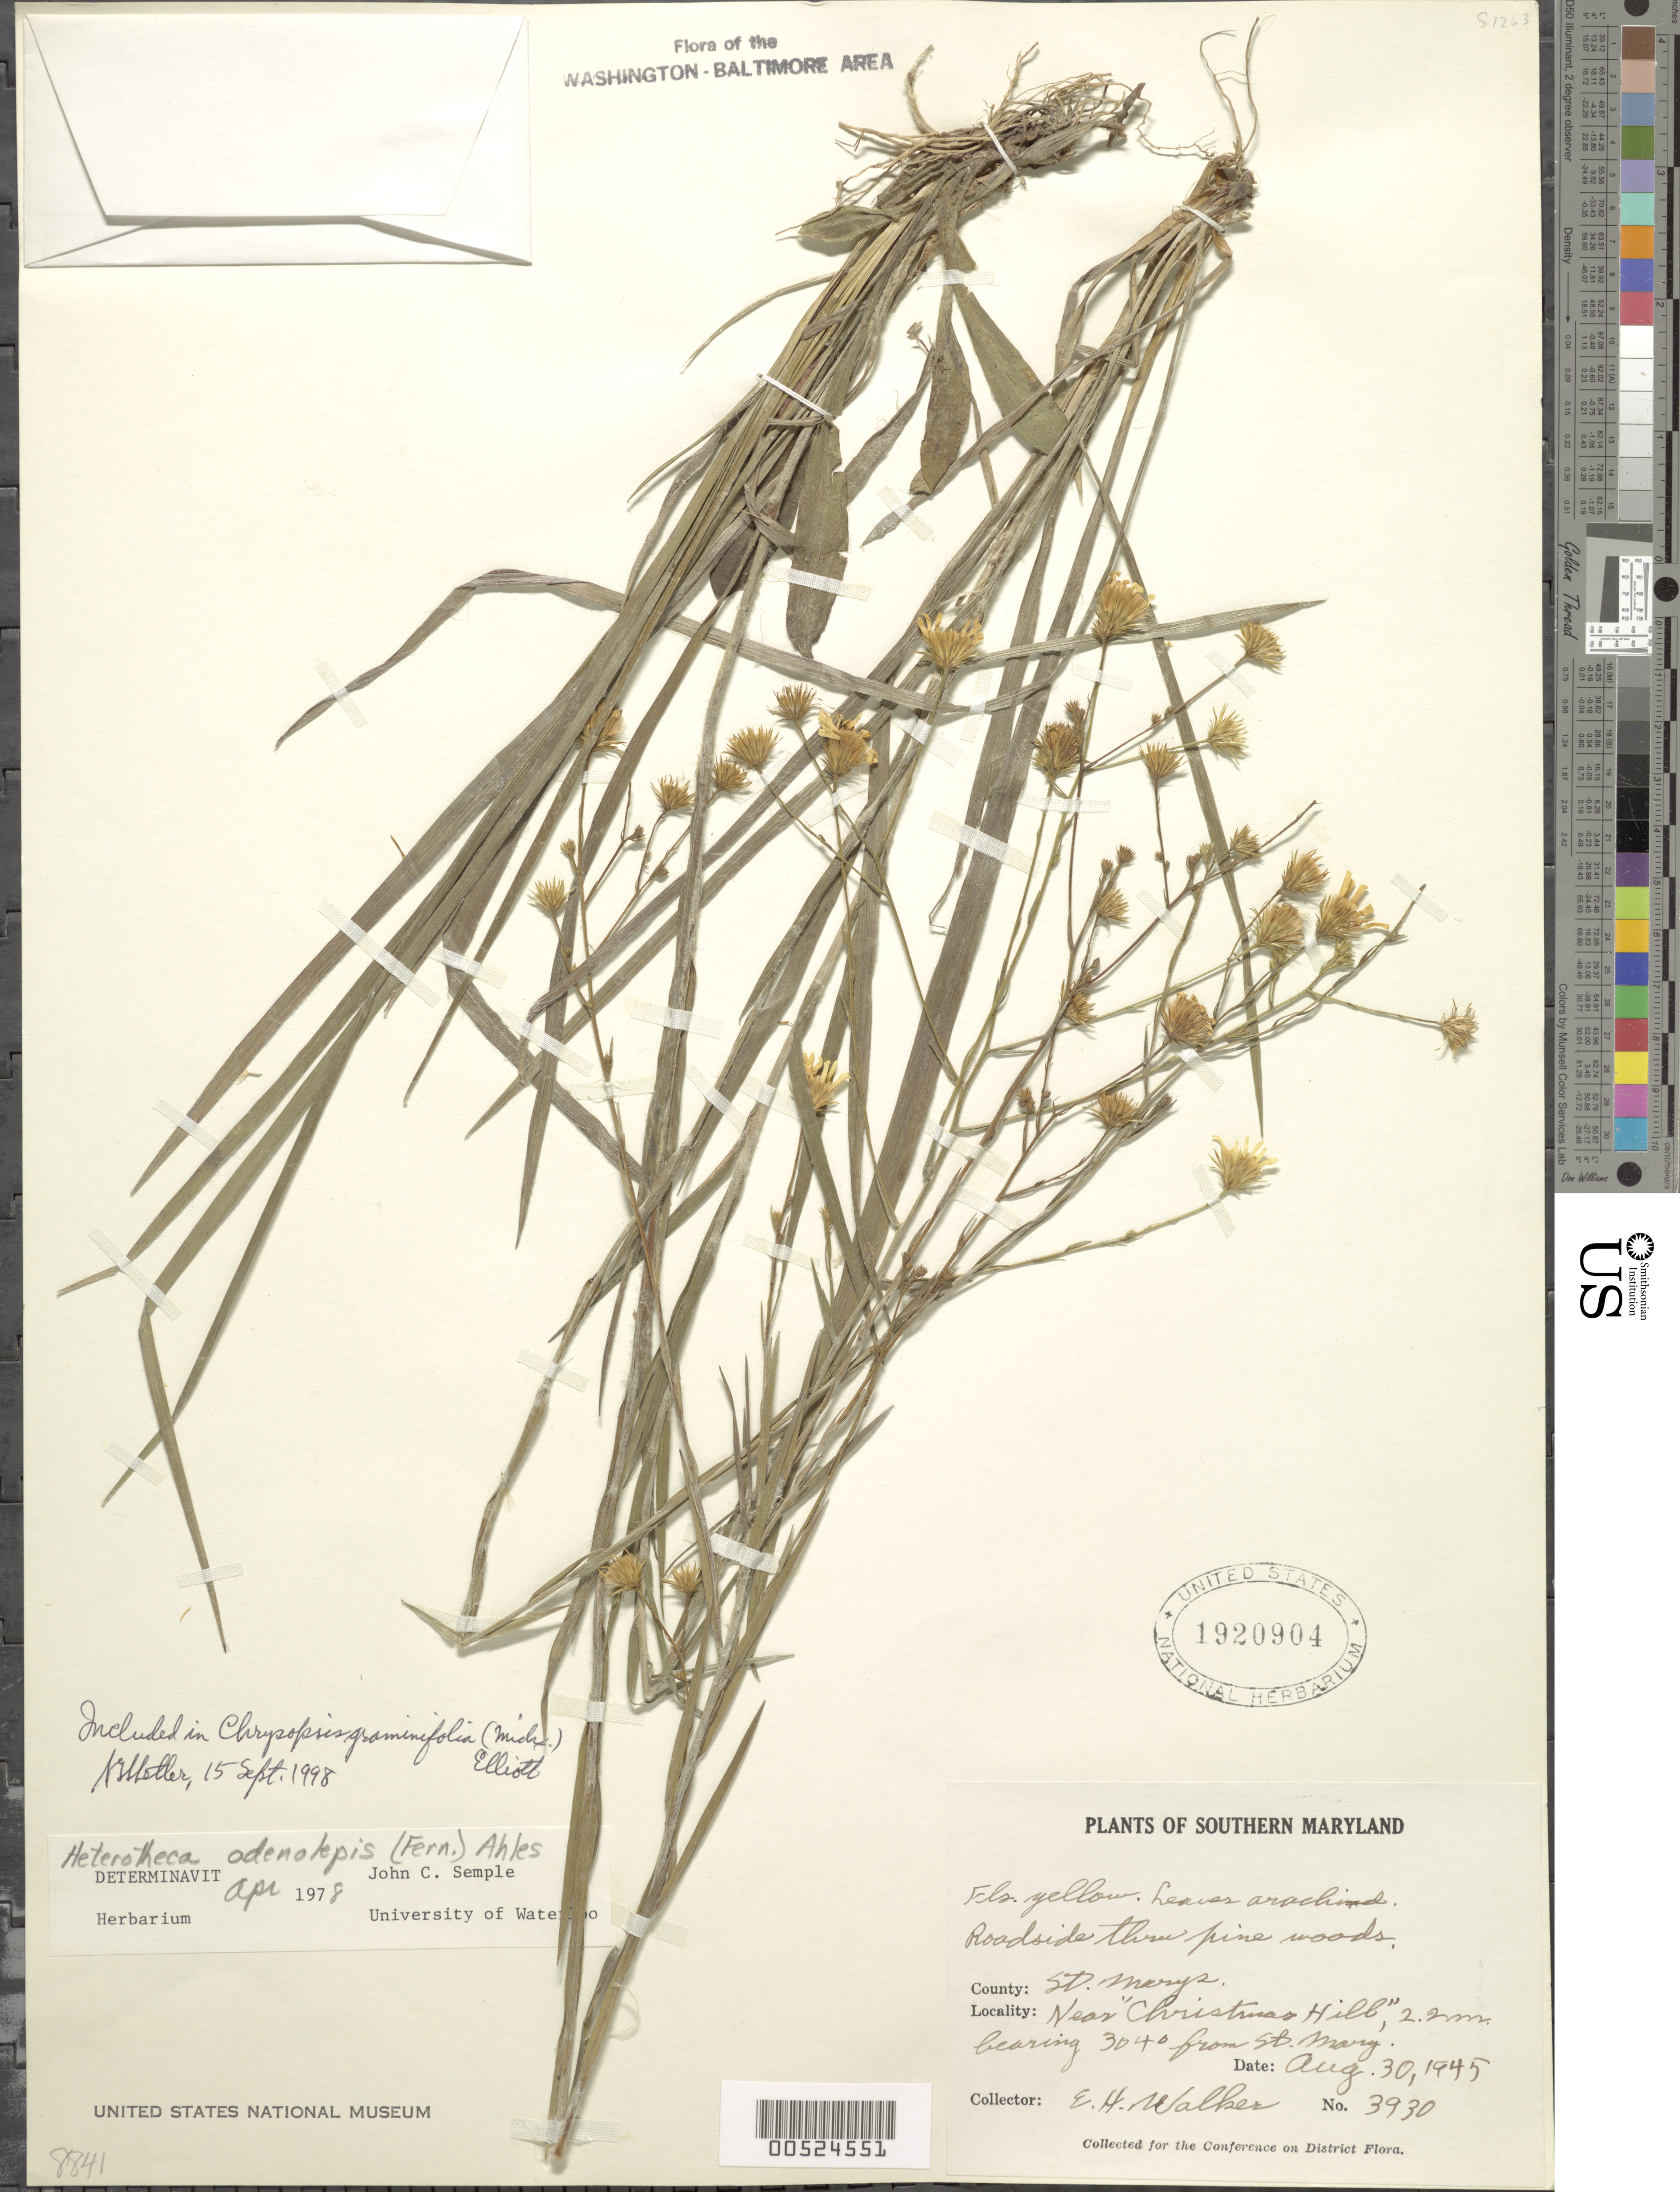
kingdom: Plantae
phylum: Tracheophyta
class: Magnoliopsida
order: Asterales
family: Asteraceae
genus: Chrysopsis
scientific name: Chrysopsis graminifolia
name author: (Michx.) Elliott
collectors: E. H. Walker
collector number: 3930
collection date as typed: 30 Aug 1945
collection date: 1945-08-30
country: United States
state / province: Maryland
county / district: St. Mary's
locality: Christmas Hill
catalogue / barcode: US 1920904